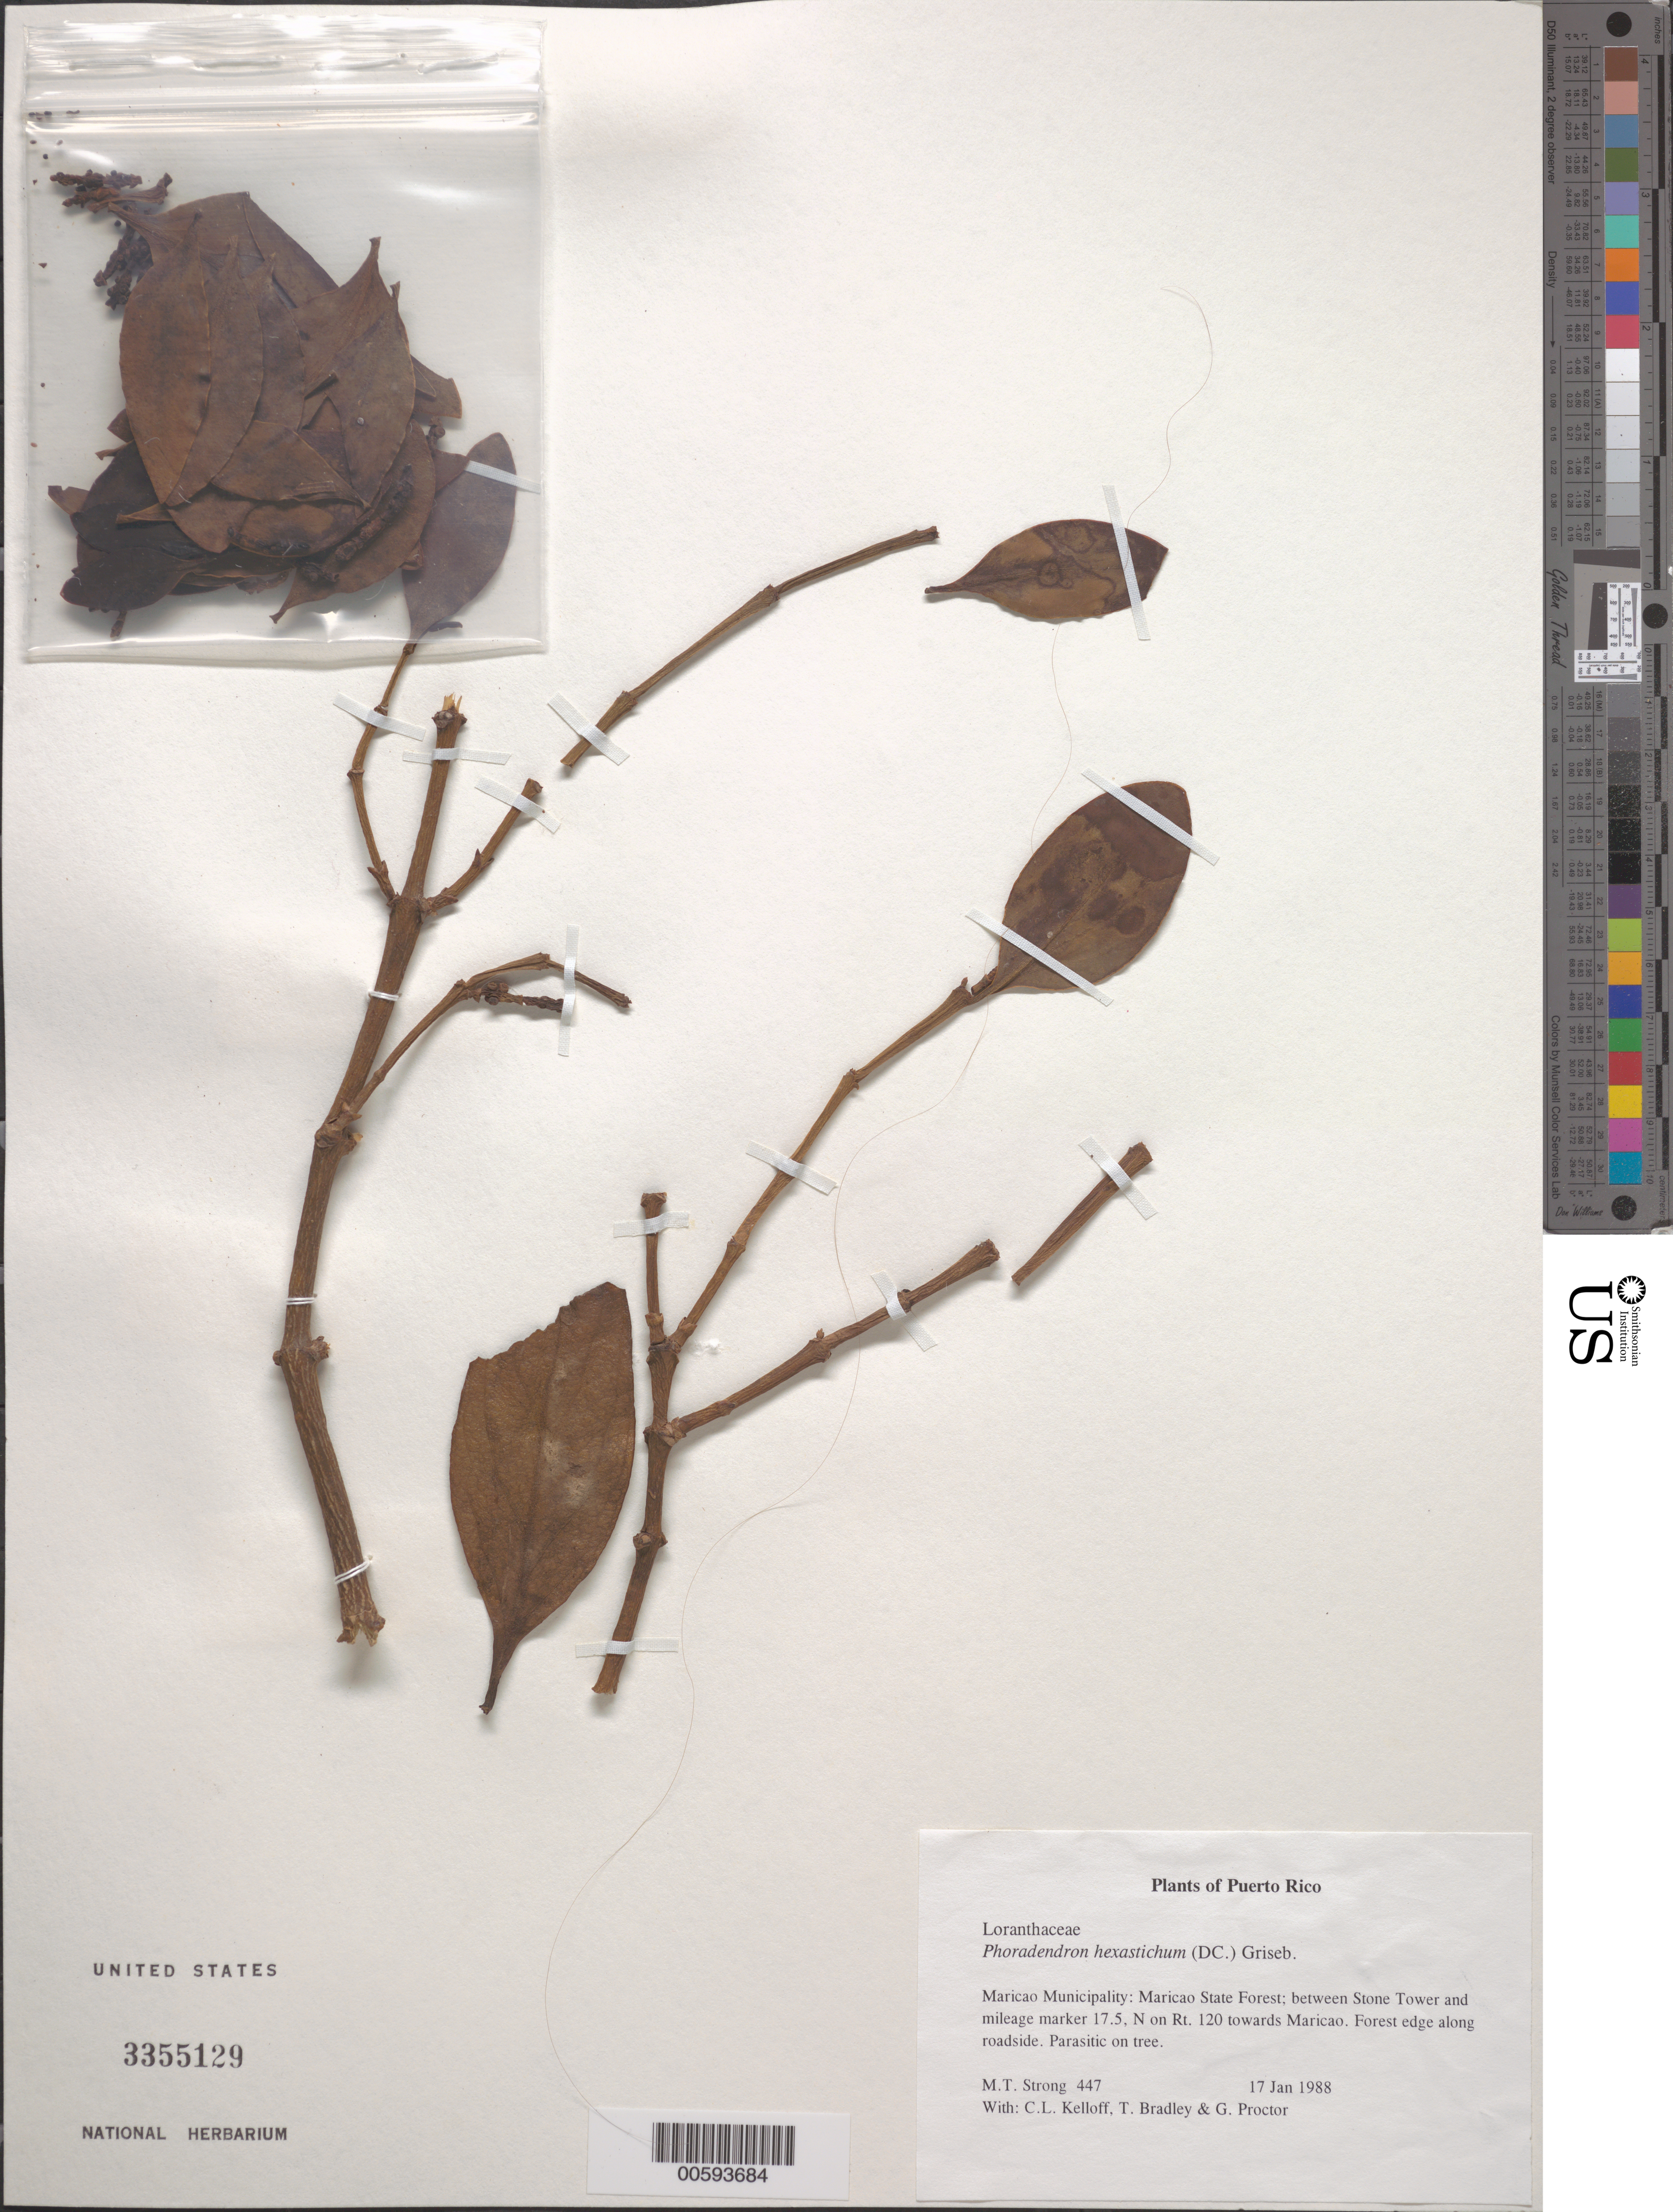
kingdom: Plantae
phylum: Tracheophyta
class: Magnoliopsida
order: Santalales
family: Viscaceae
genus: Phoradendron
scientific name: Phoradendron hexastichum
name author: (DC.) Griseb.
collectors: M. T. Strong, C. L. Kelloff, T. Bradley & G. Proctor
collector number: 447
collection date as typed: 17 Jan 1988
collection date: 1988-01-17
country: Puerto Rico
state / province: Maricao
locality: Maricao Municipality: Maricao State Forest; between Stone Tower and mileage marker 17.5, N on Rt. 120 towards Maricao.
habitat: Forest edge along roadside.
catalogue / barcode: US 3355129